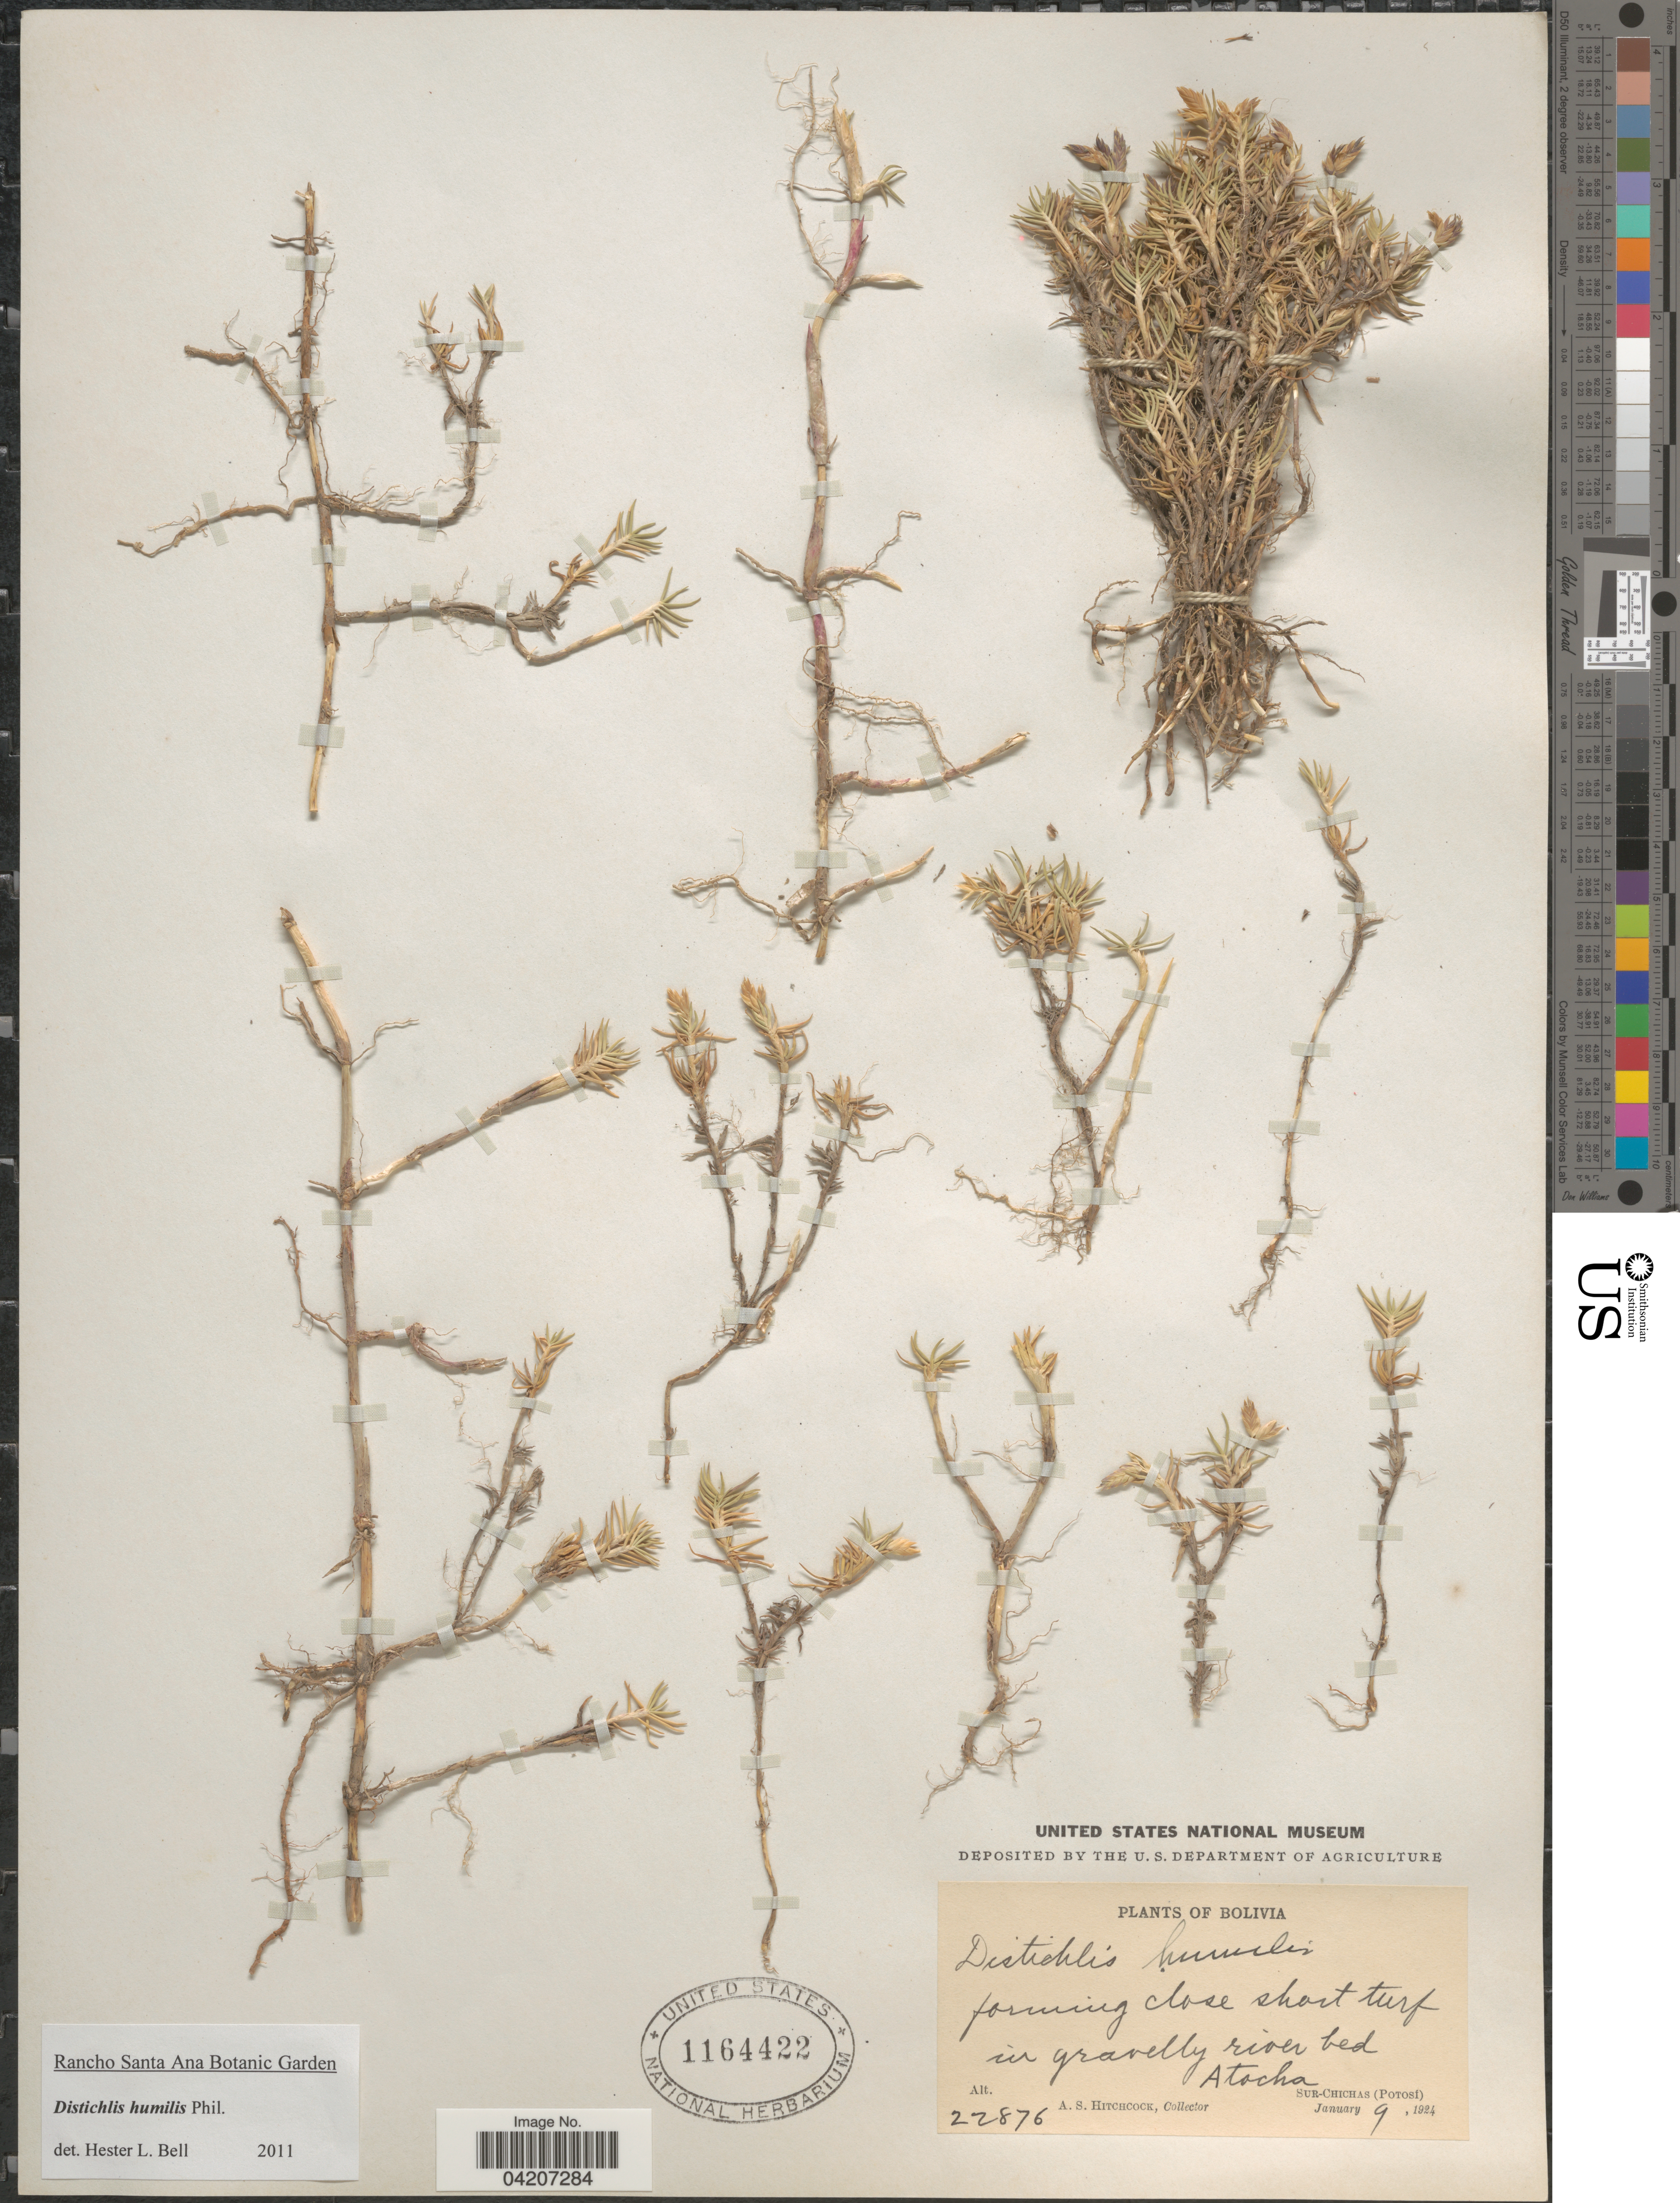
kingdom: Plantae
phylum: Tracheophyta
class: Liliopsida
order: Poales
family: Poaceae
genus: Distichlis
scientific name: Distichlis humilis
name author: Phil.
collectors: A. S. Hitchcock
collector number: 22876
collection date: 1924-01-09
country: Bolivia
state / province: Potosi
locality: Atocha. Sur-Chichas.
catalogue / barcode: US 1164422